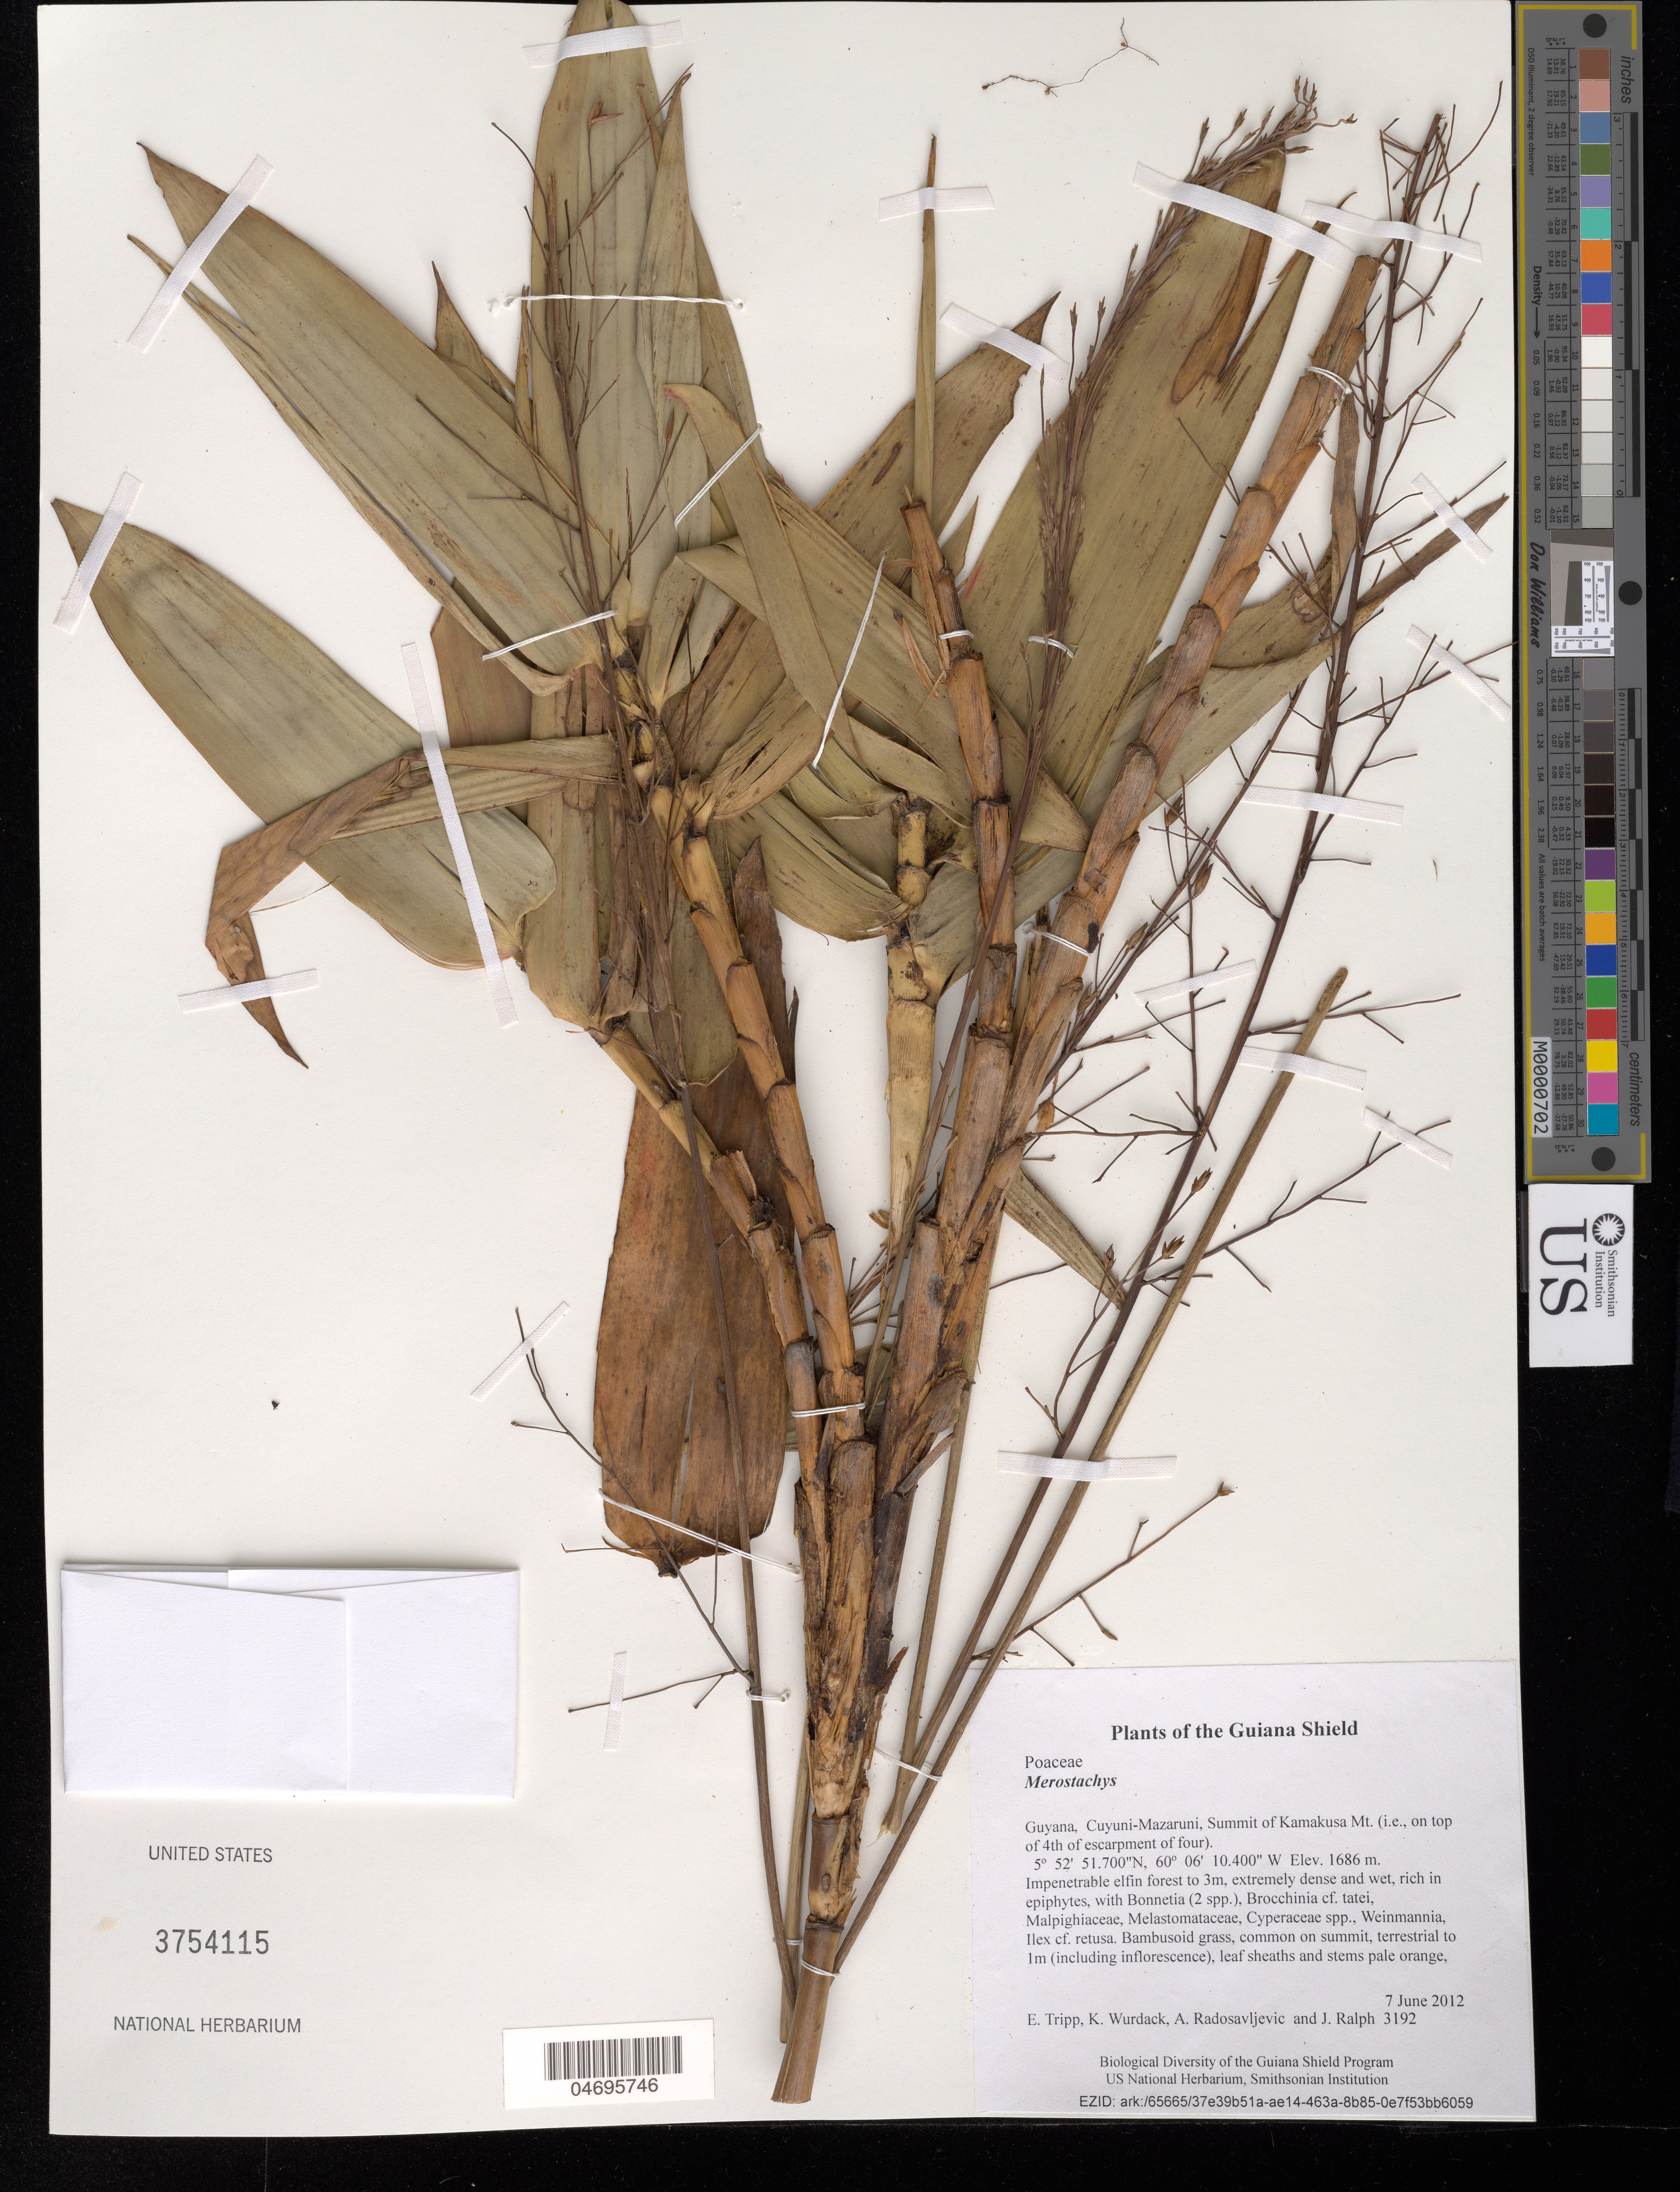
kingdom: Plantae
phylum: Tracheophyta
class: Liliopsida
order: Poales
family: Poaceae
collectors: E. Tripp, K. Wurdack, A. Radosavljevic & J. Ralph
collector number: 3192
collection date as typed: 7 June 2012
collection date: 2012-06-07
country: Guyana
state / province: Cuyuni-Mazaruni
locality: Summit of Kamakusa Mt. (i.e., on top of 4th of escarpment of four)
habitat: Impenetrable elfin forest to 3m, extremely dense and wet, rich in epiphytes, with Bonnetia (2 spp.), Brocchinia cf. tatei, Malpighiaceae, Melastomataceae, Cyperaceae spp., Weinmannia, Ilex cf. retusa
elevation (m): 1686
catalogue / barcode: US 3754115